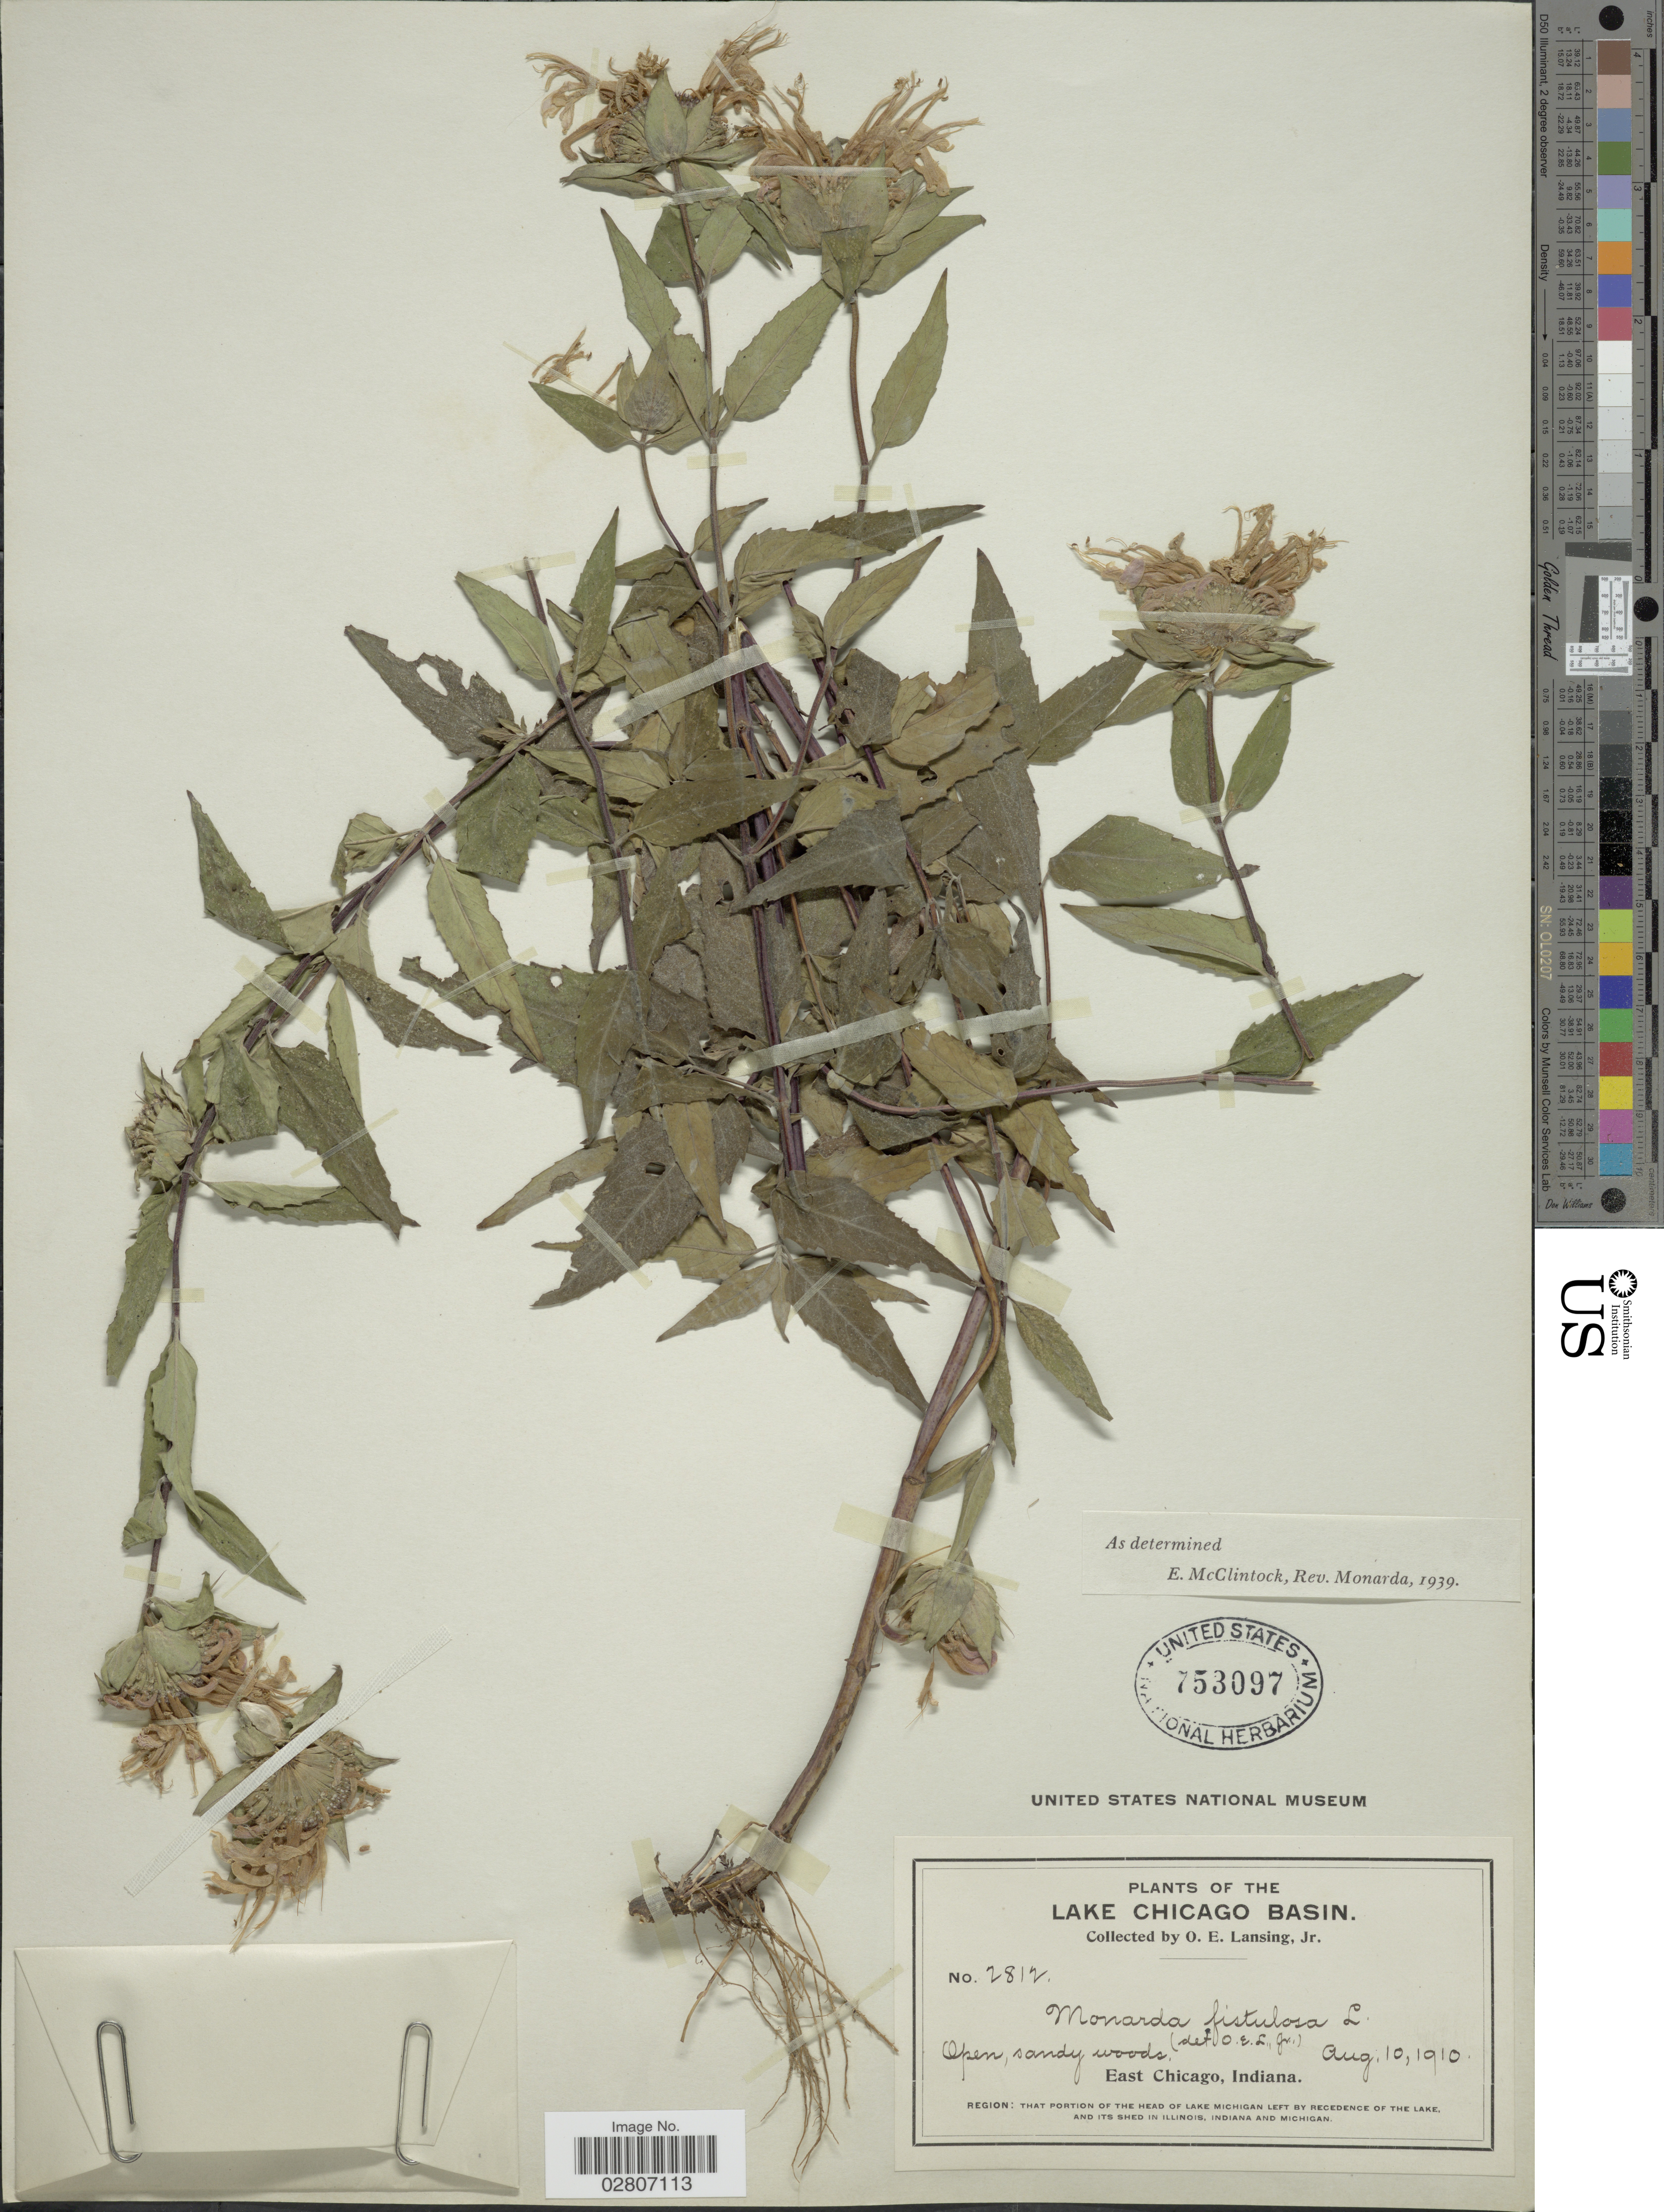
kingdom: Plantae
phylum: Tracheophyta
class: Magnoliopsida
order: Lamiales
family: Lamiaceae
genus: Monarda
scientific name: Monarda fistulosa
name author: L.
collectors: O. Lansing Jr.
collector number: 2812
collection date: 1910-08-10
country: United States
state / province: Indiana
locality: Lake Chicago Basin. East Chicago. Region: that portion of the head of Lake Michigan left by Recedence of the lake, and its Shed in Indiana.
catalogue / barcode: US 753097